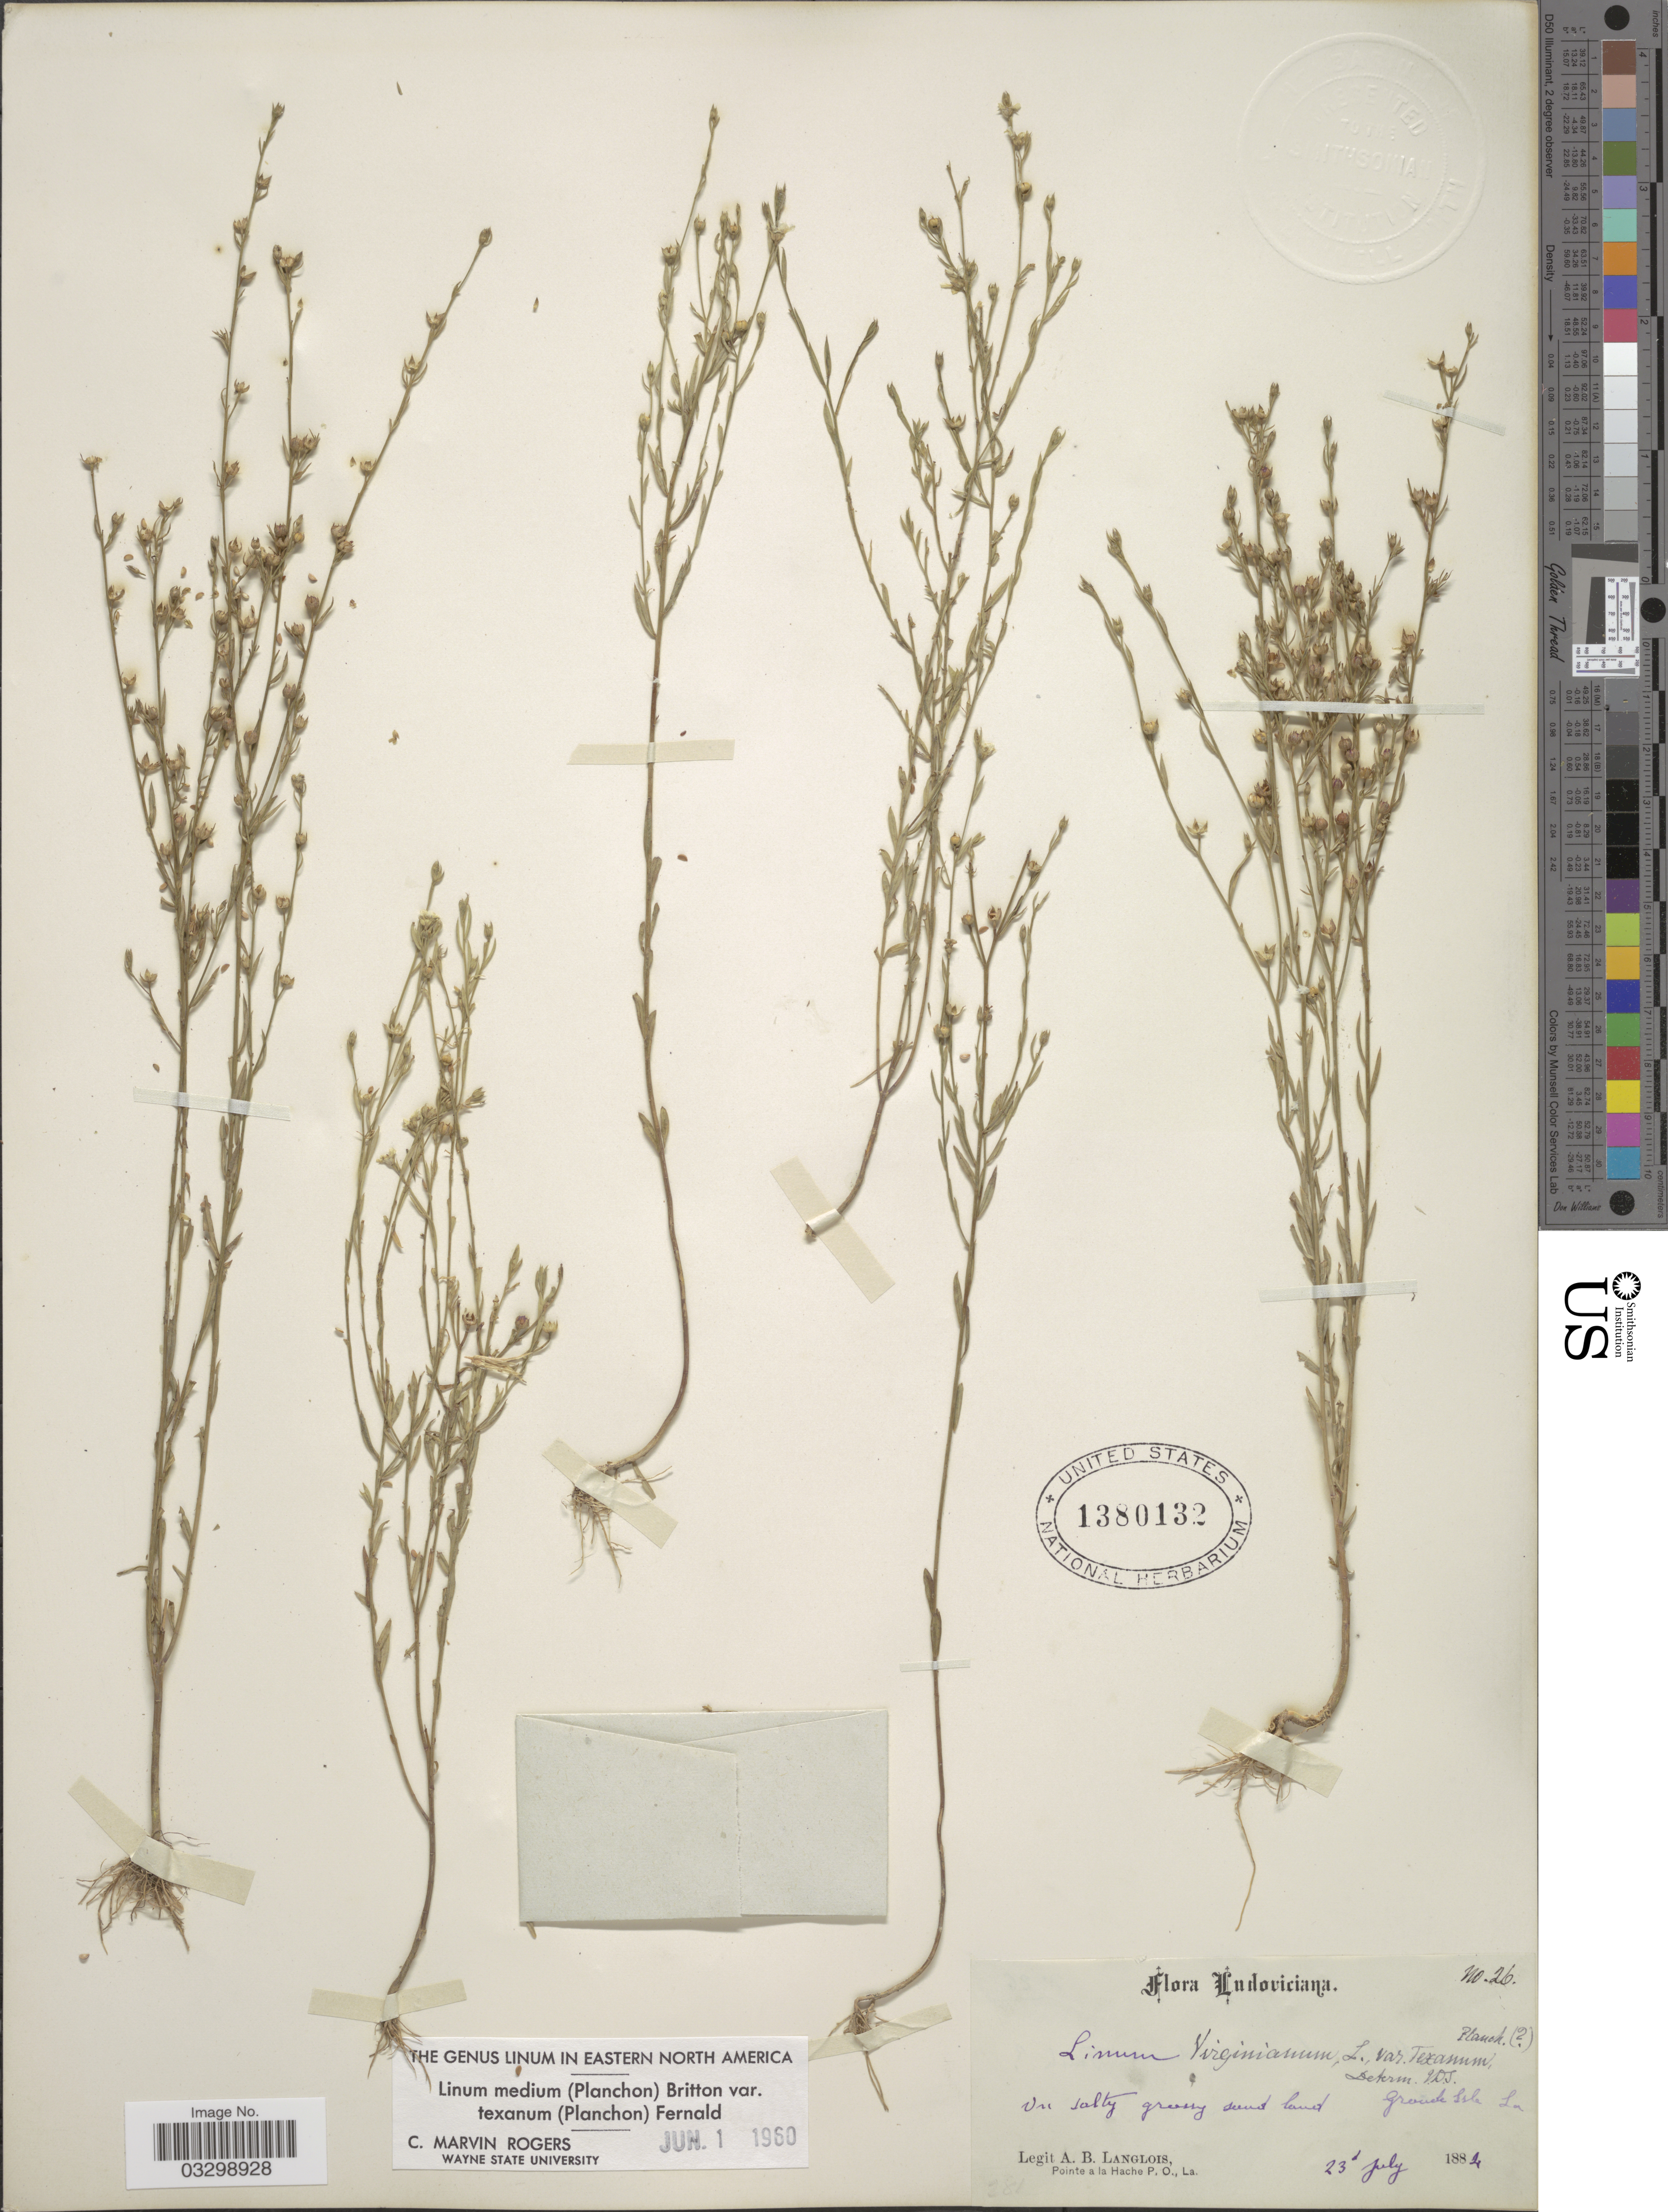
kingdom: Plantae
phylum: Tracheophyta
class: Magnoliopsida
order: Malpighiales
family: Linaceae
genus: Linum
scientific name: Linum medium var. texanum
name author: (Planch.) Fernald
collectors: A. Langlois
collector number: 26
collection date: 1884-07-23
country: United States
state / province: Louisiana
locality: On salty grassy sand land. Grande Isle.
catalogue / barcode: US 1380132